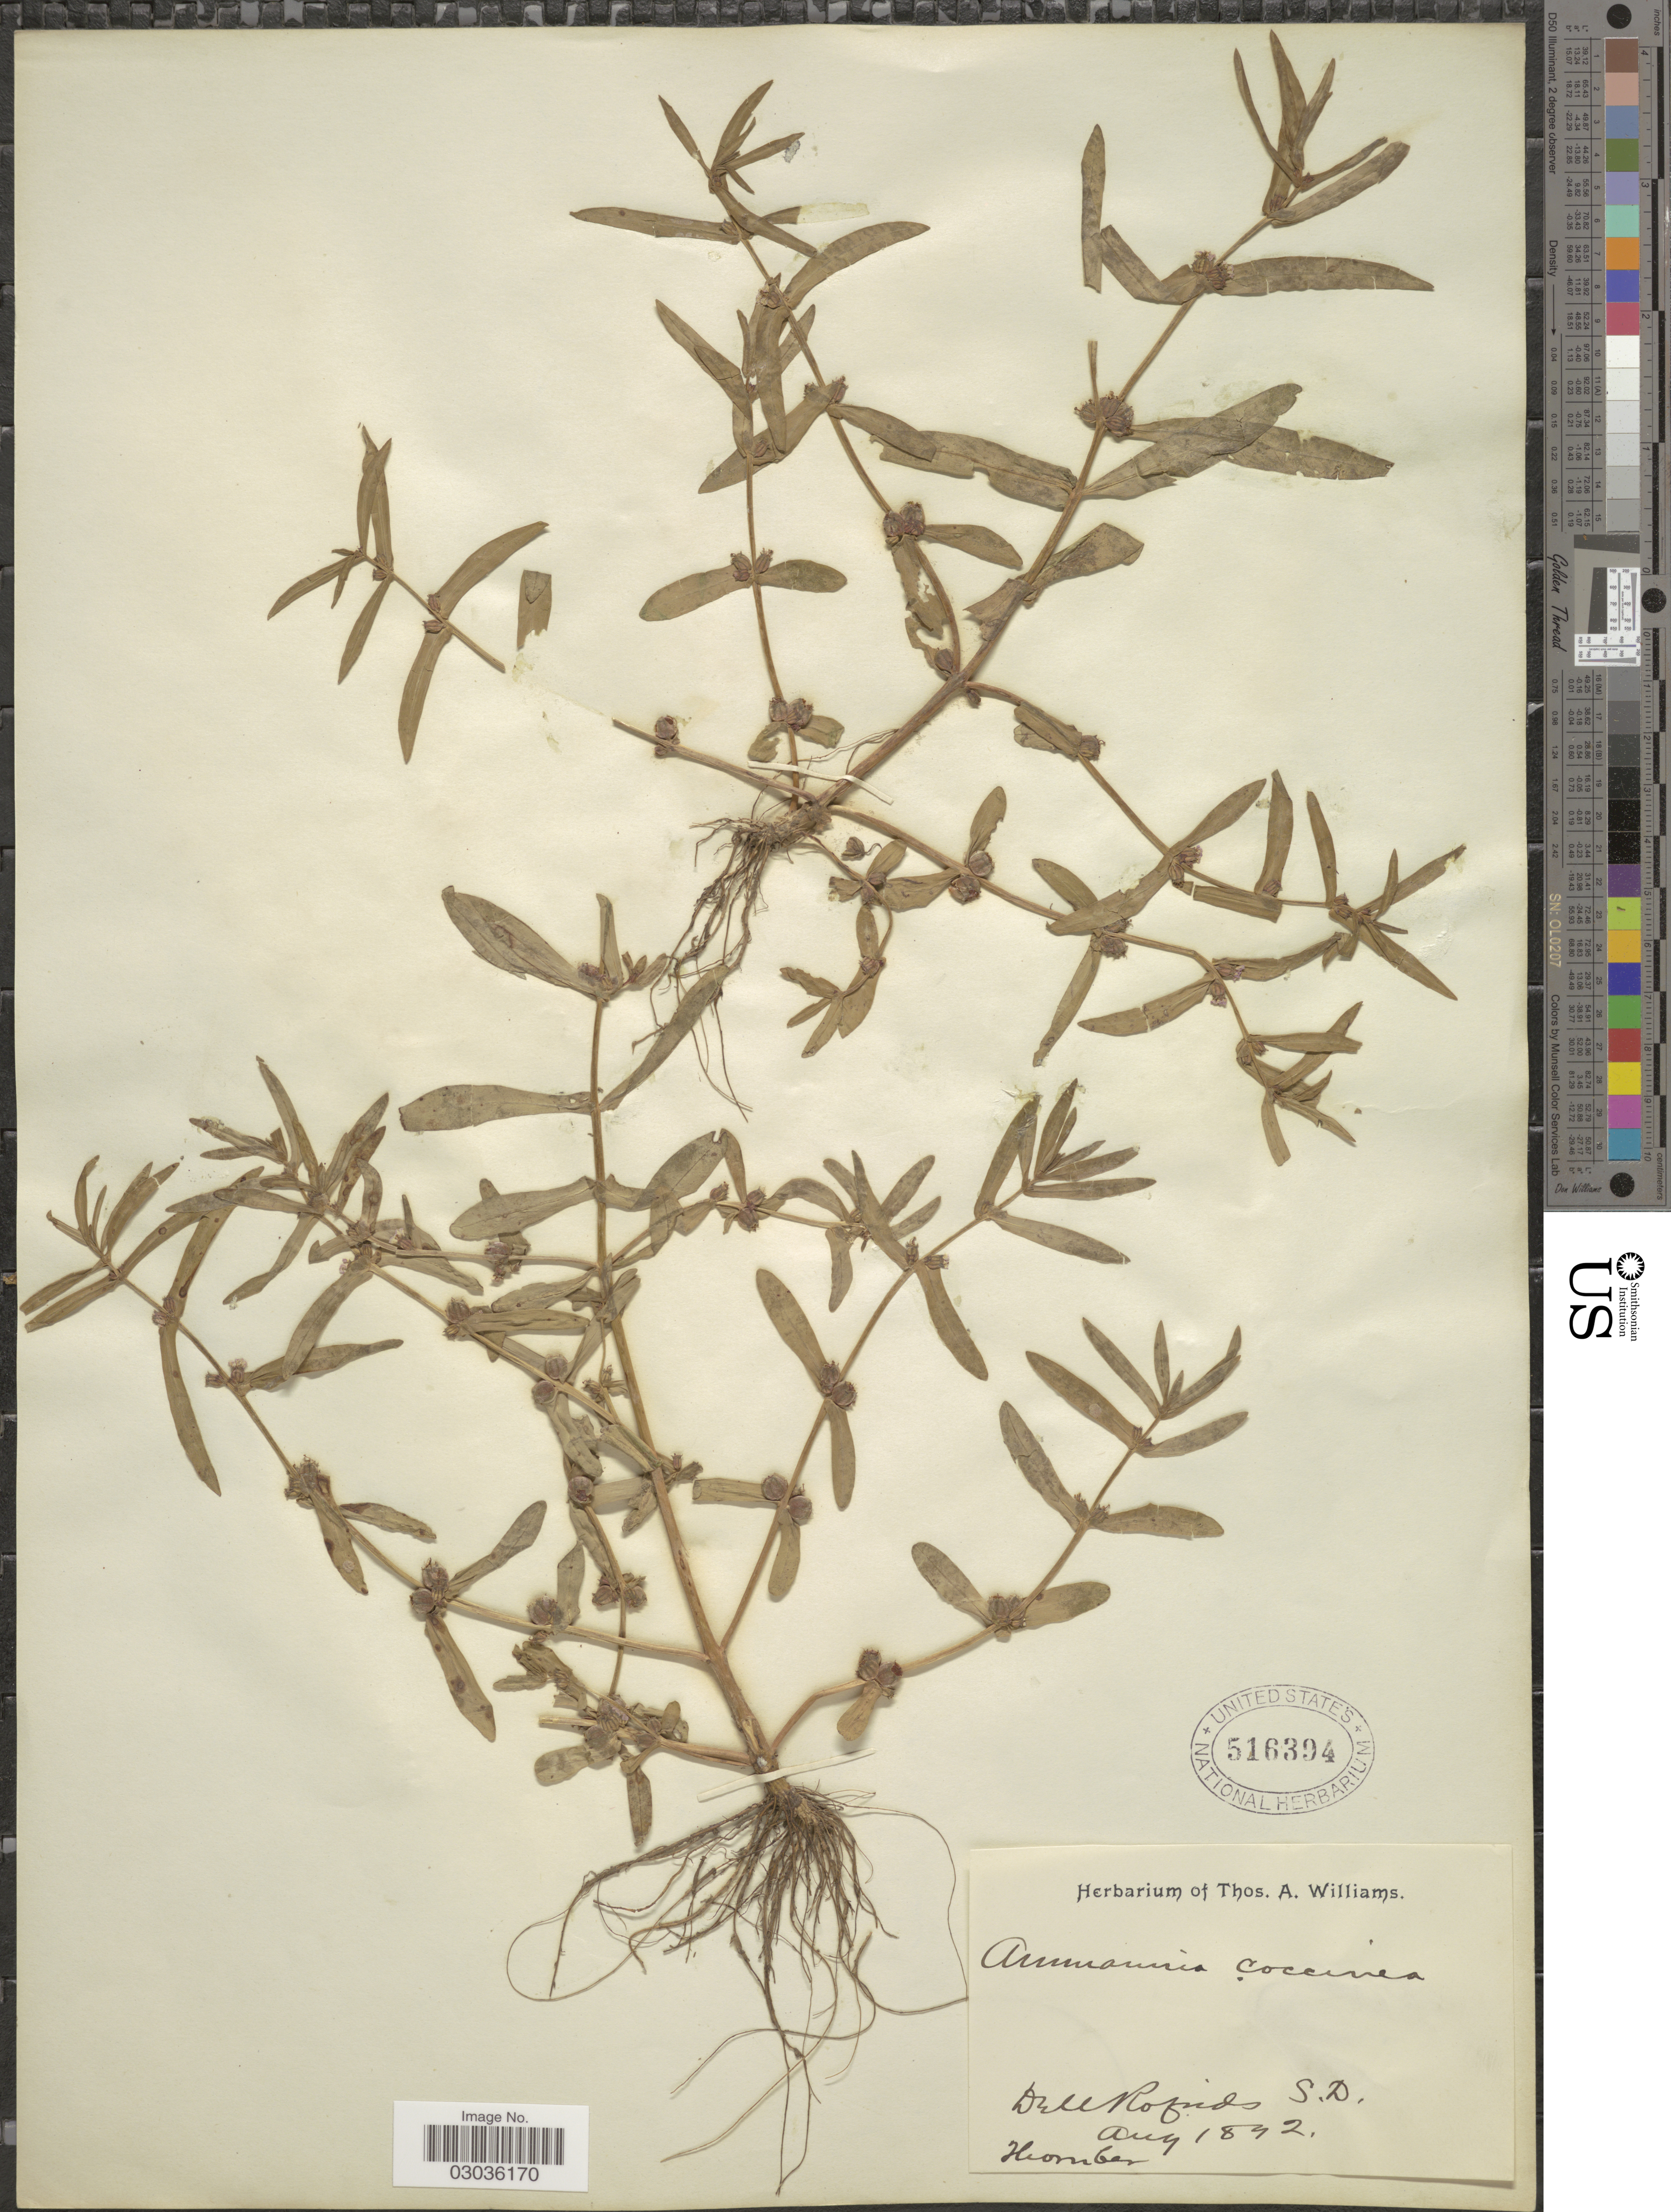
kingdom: Plantae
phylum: Tracheophyta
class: Magnoliopsida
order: Myrtales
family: Lythraceae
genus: Ammannia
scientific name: Ammannia coccinea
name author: Rottb.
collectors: J. Thornber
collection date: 1892-08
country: United States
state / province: South Dakota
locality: Dell Rapids.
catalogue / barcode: US 516394